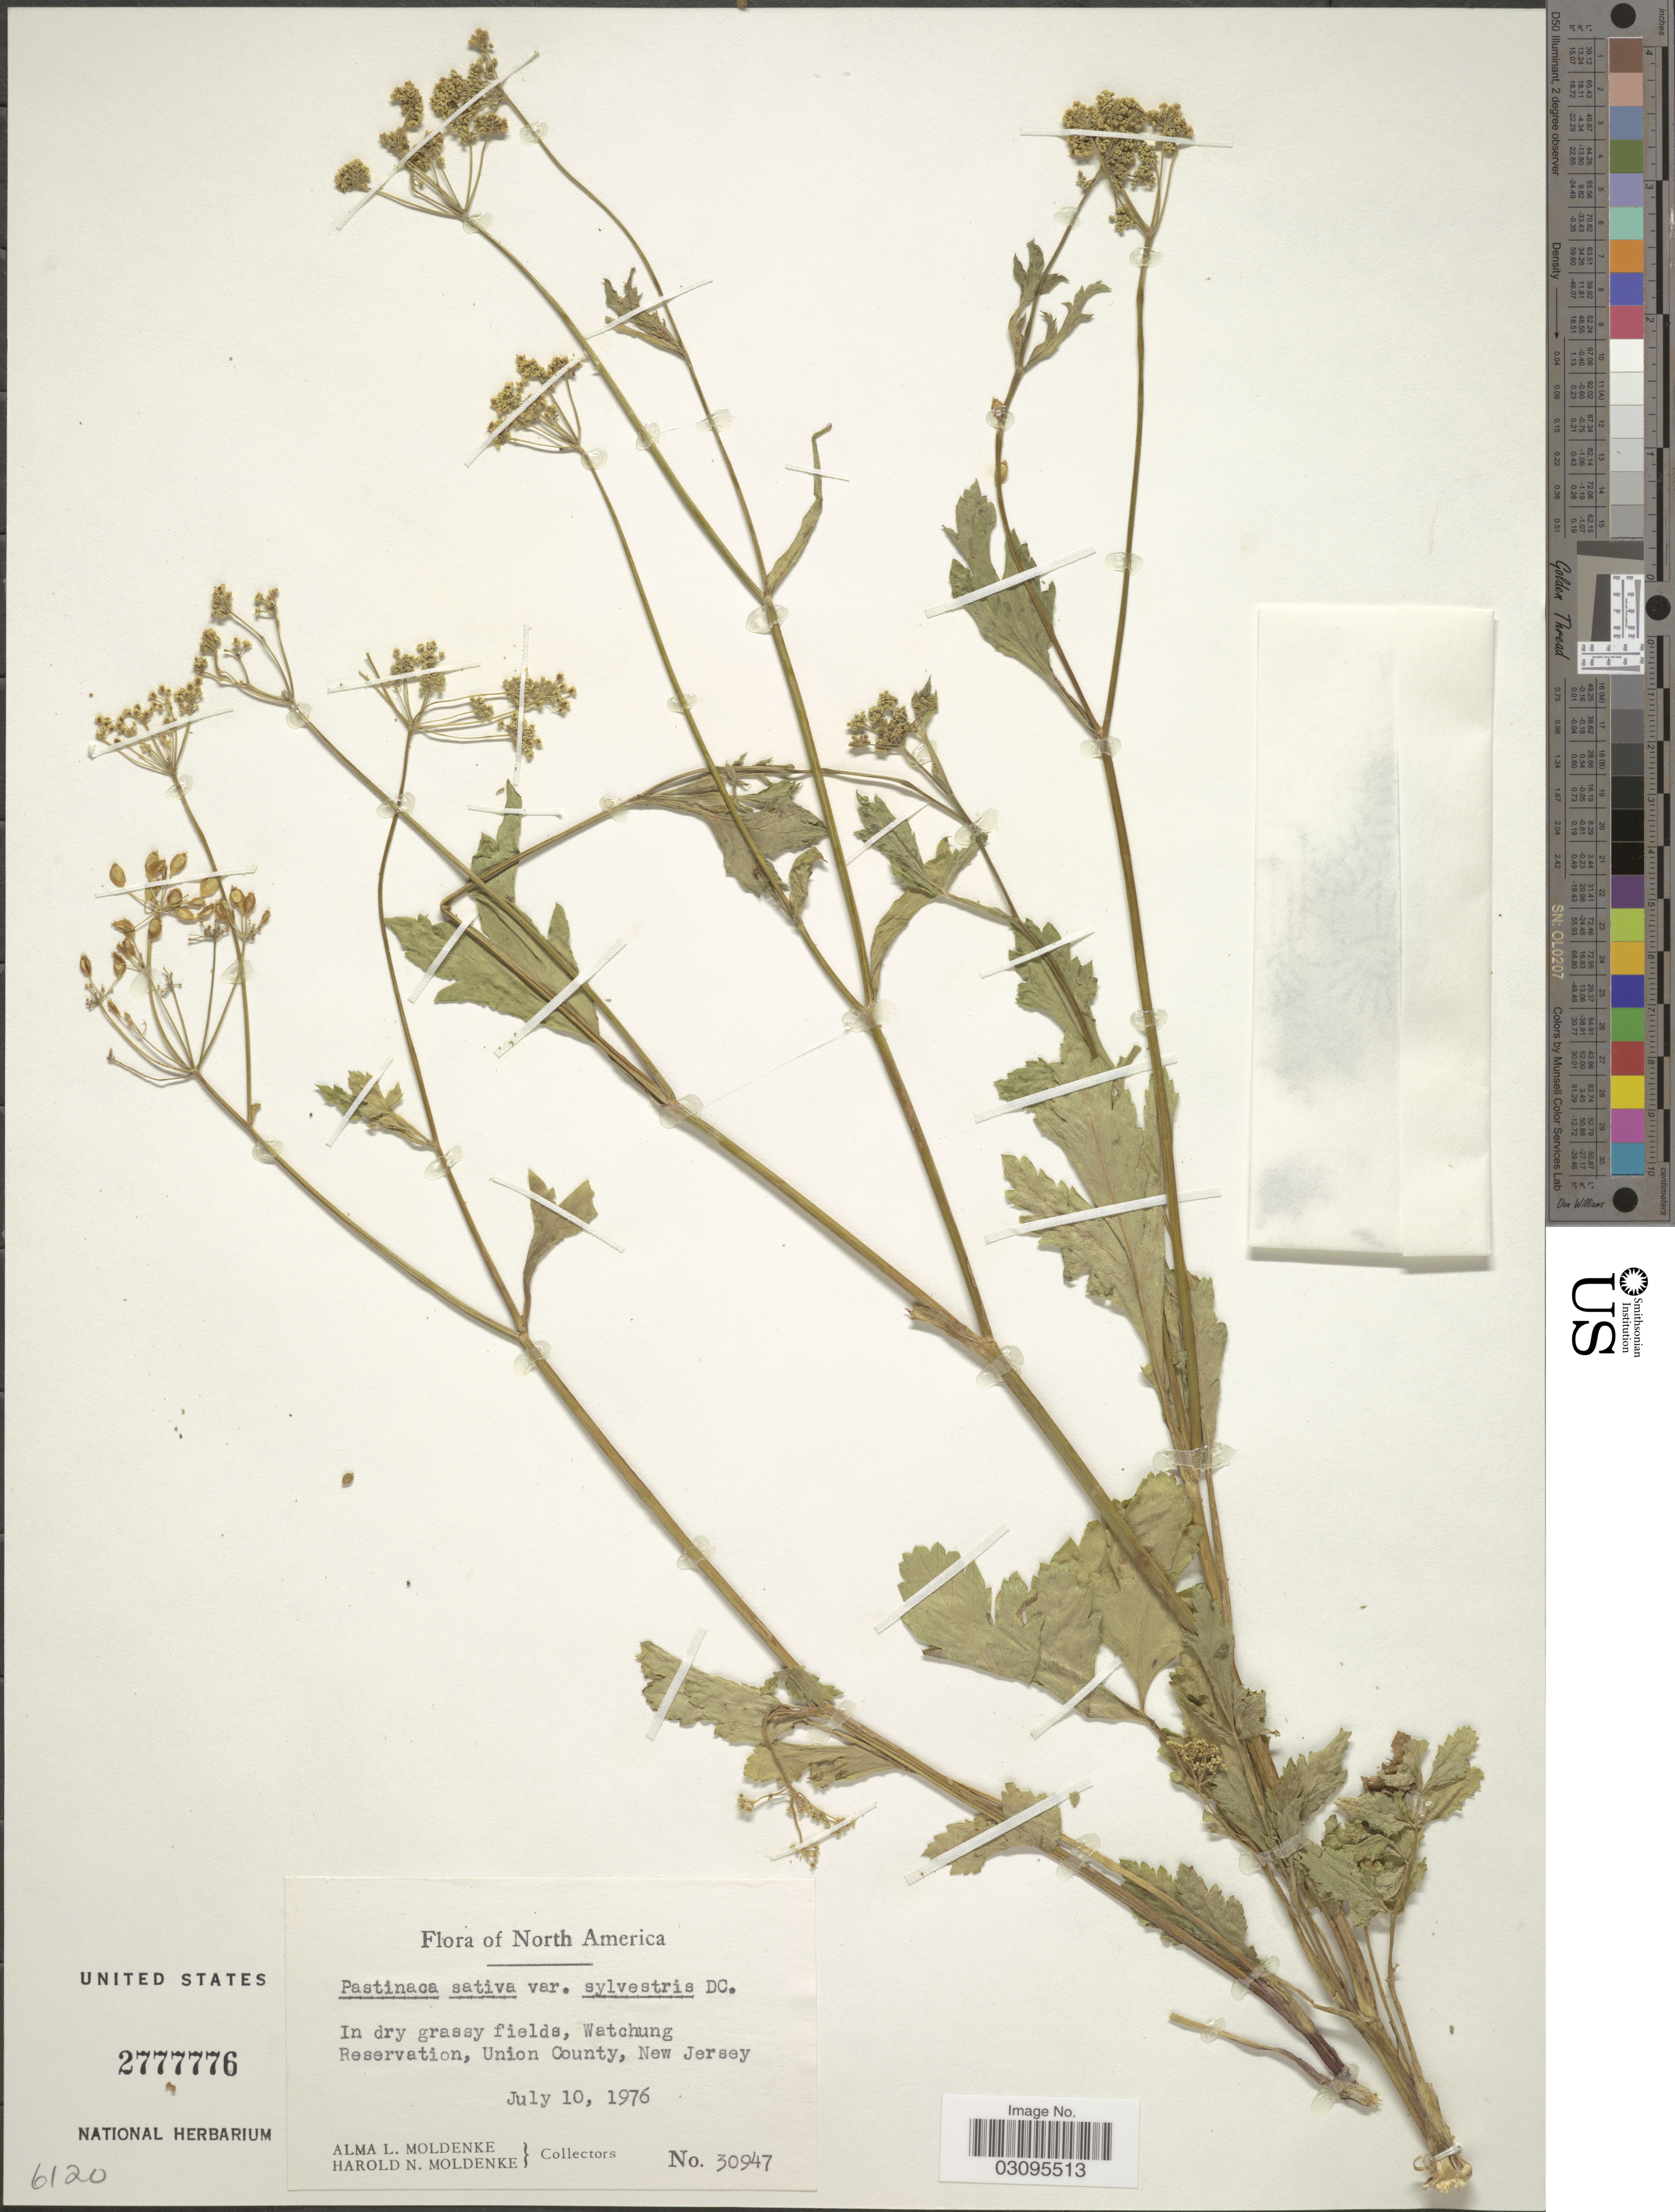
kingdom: Plantae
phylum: Tracheophyta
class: Magnoliopsida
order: Apiales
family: Apiaceae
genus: Pastinaca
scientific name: Pastinaca sativa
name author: L.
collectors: A. L. Moldenke & H. N. Moldenke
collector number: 30947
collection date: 1976-07-10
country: United States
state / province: New Jersey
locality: In dry grassy fields, Watchung, Reservation, Union County.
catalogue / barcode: US 2777776